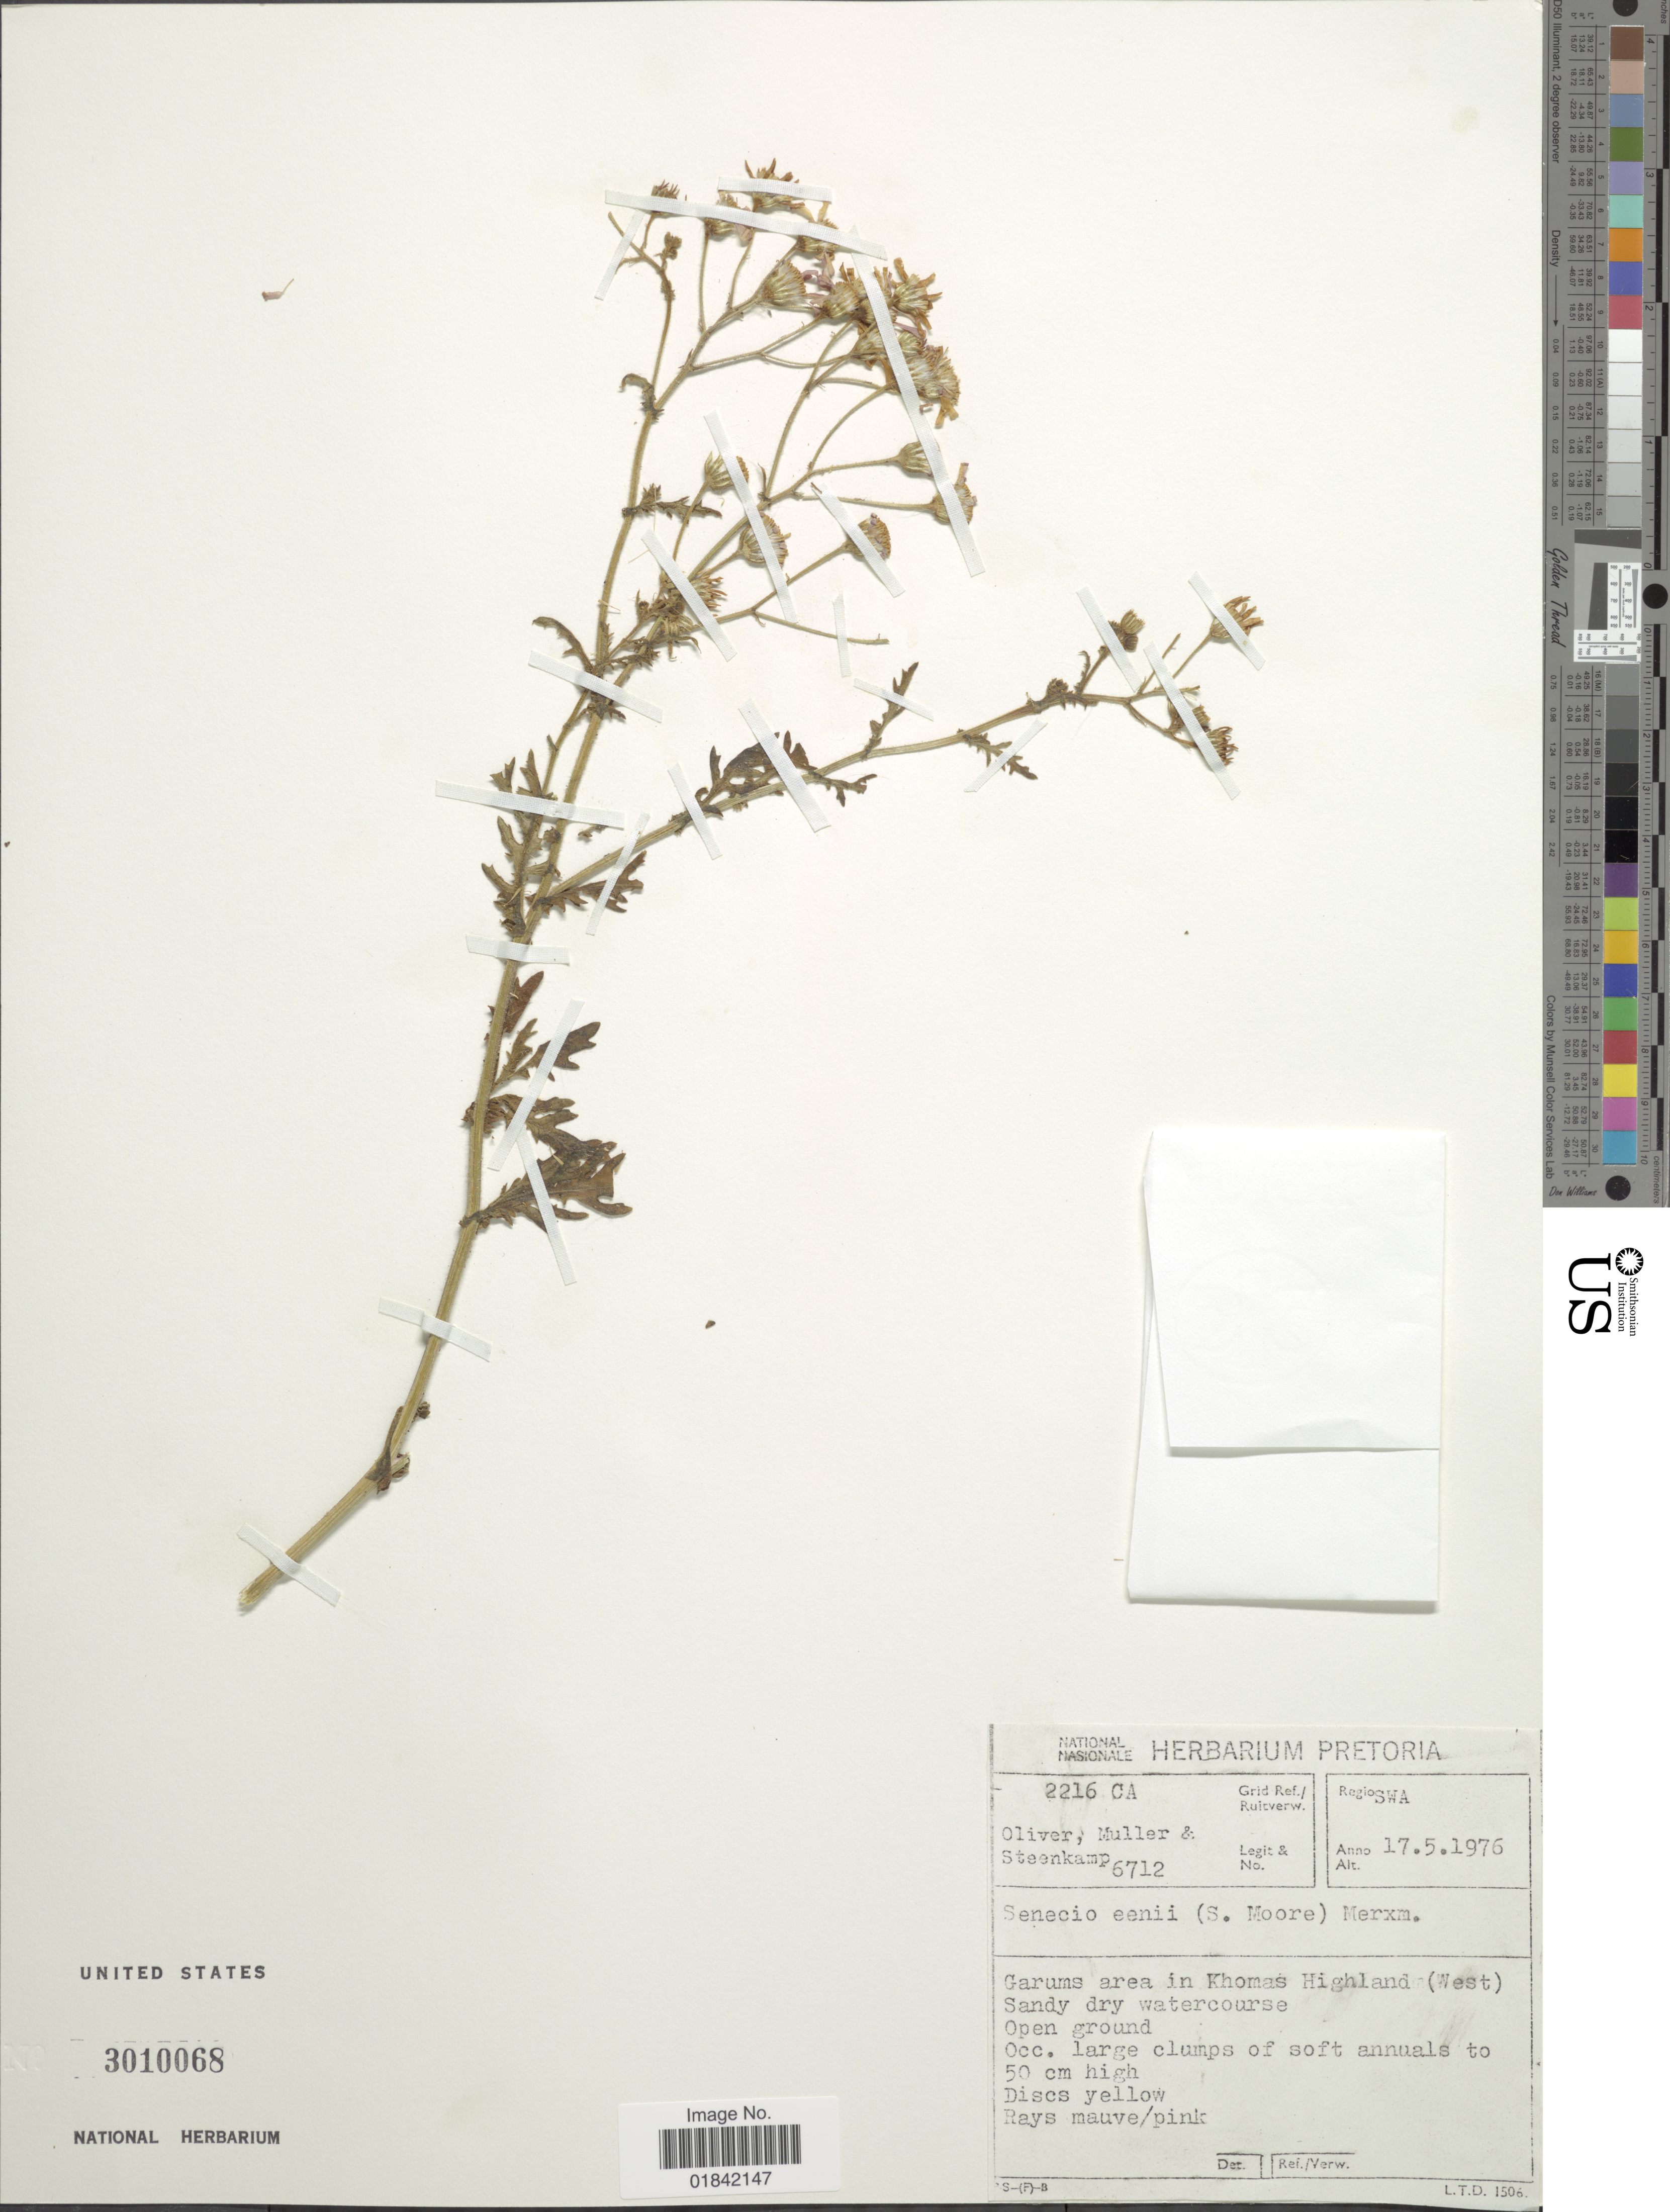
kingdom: Plantae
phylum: Tracheophyta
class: Magnoliopsida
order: Asterales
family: Asteraceae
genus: Senecio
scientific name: Senecio eenii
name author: (S. Moore) Merxm.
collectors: Oliver, --, -- Müller & -- Steenkamp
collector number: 6712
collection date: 1976-05-17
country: Namibia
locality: SWA, Garums area in Khomas Highland (West)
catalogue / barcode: US 3010068